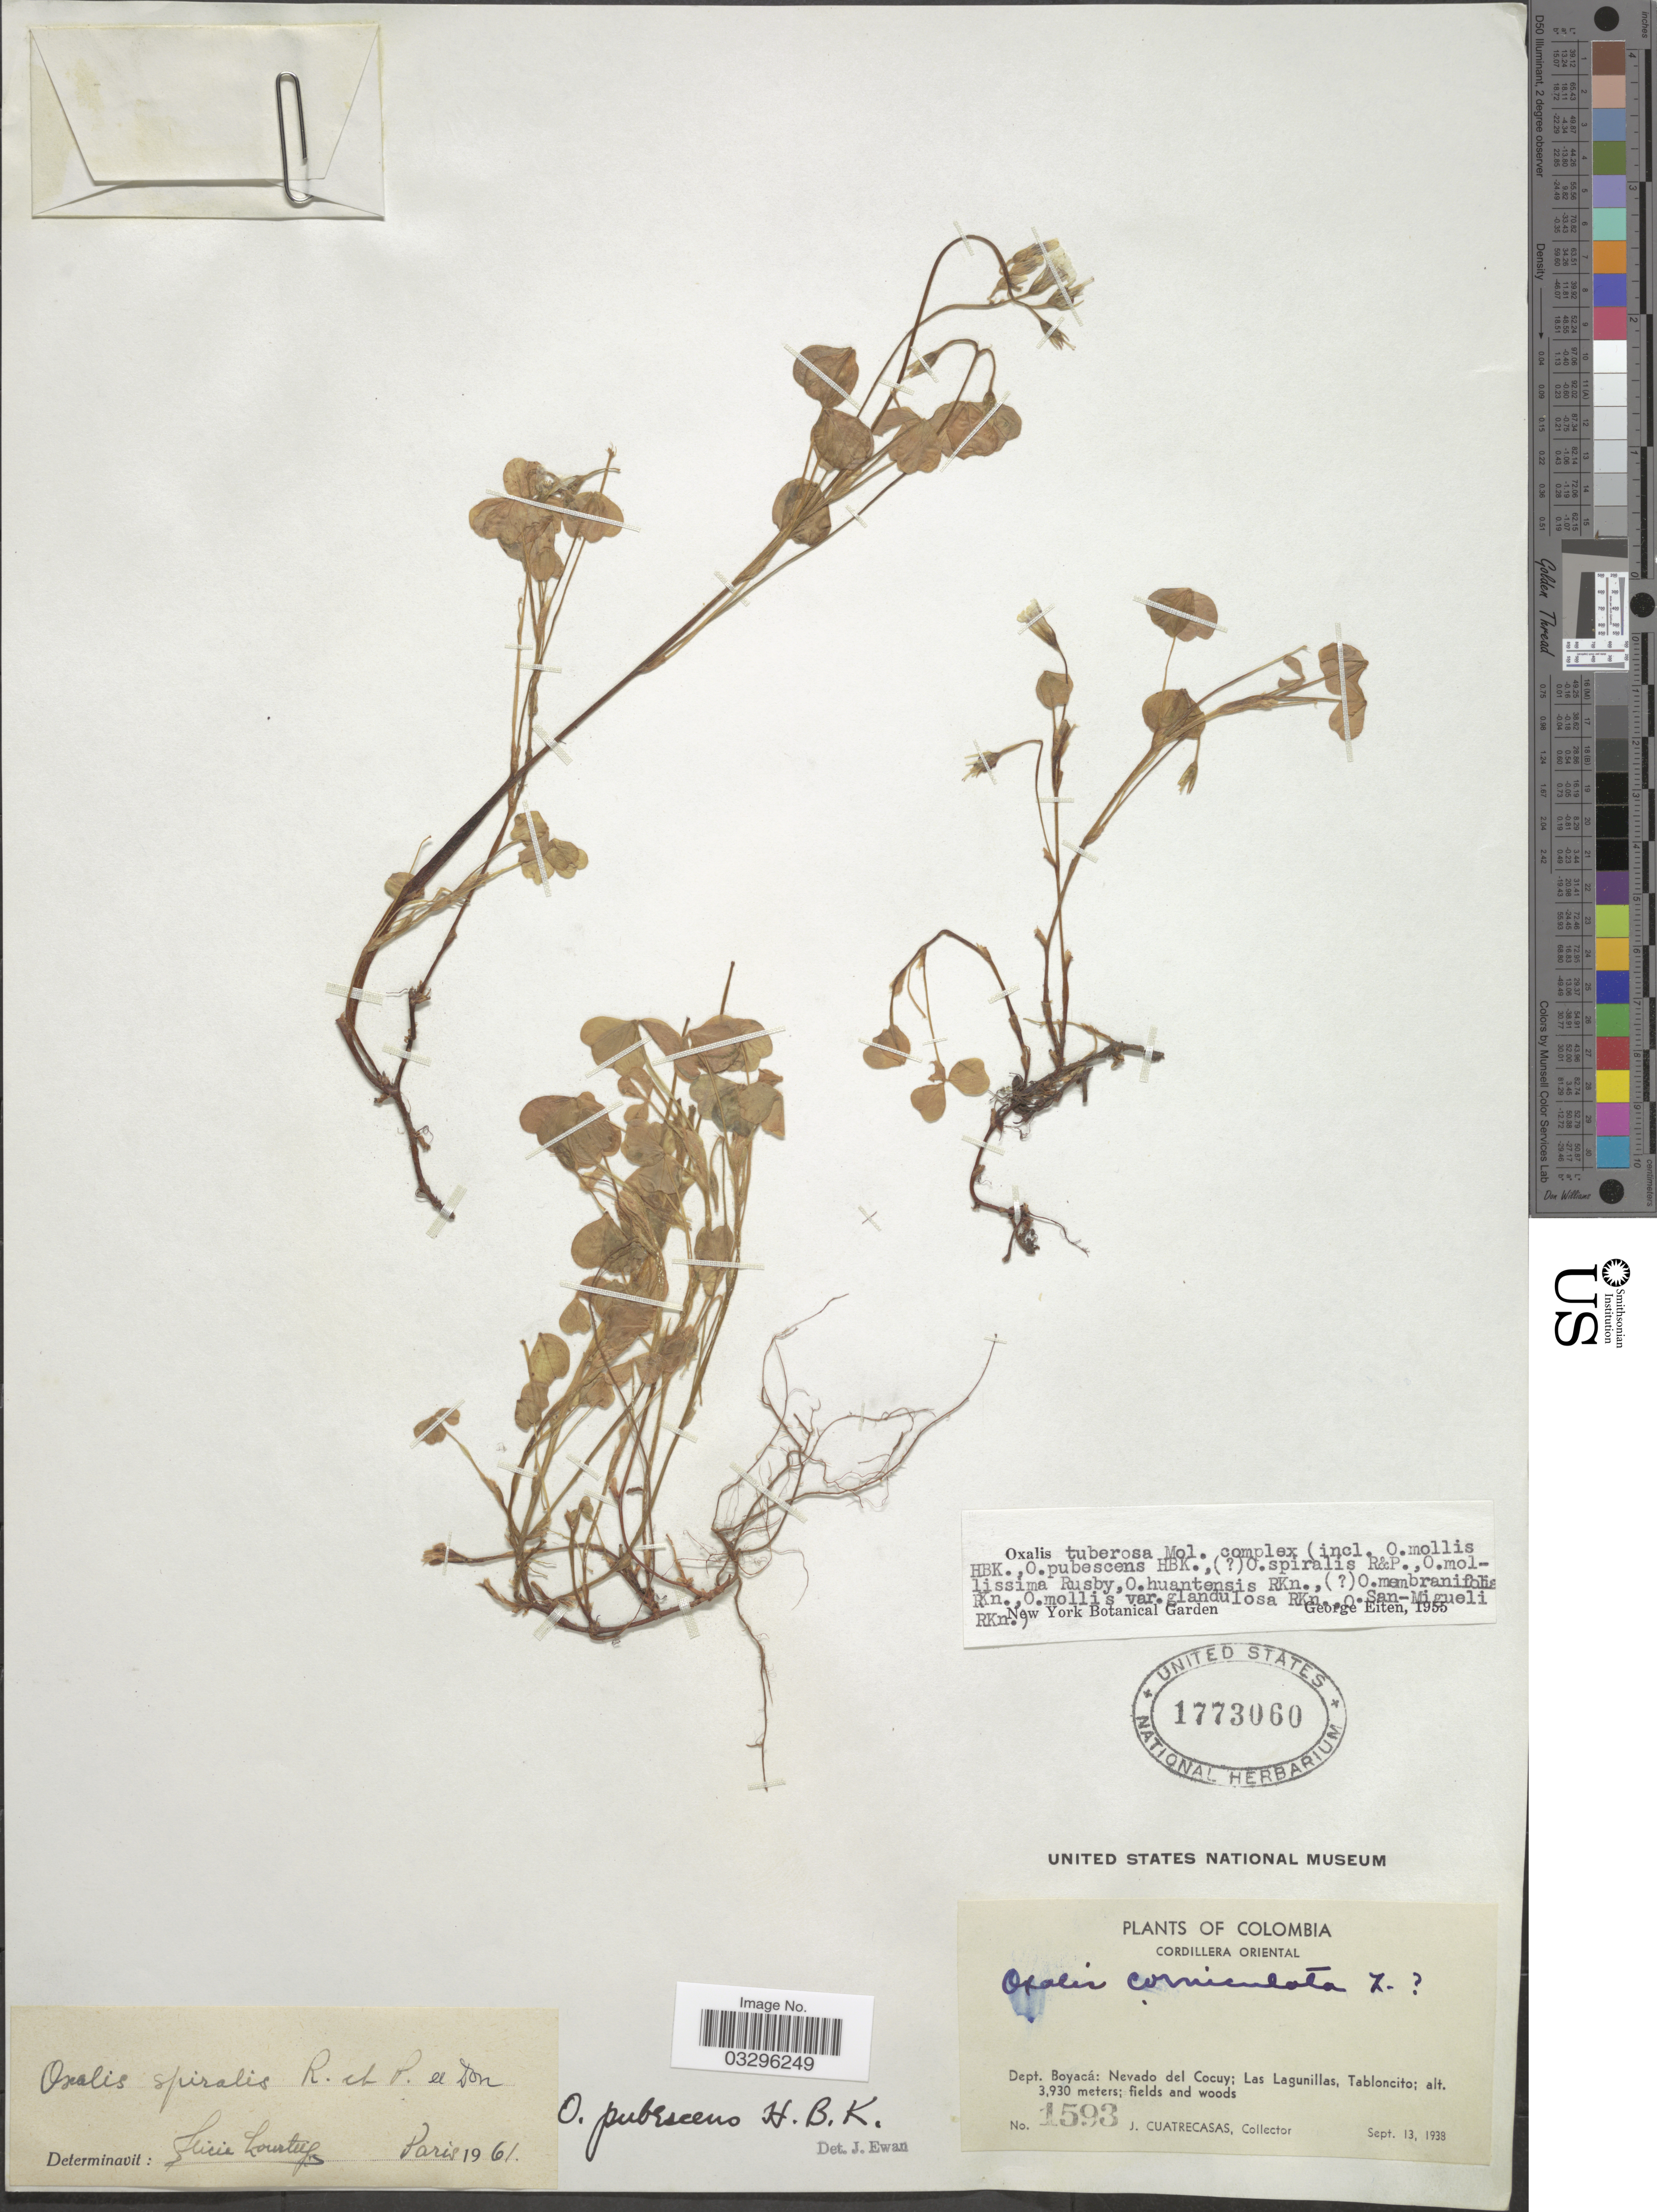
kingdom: Plantae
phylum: Tracheophyta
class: Magnoliopsida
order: Oxalidales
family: Oxalidaceae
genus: Oxalis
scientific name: Oxalis spiralis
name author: Ruiz & Pav. ex G. Don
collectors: J. Cuatrecasas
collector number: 1593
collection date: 1938-09-13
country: Colombia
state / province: Boyacá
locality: Cordillera Oriental. Dept. Boyacá: Nevado del Cocuy; Las Lagunillas, Tabloncito.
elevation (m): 3930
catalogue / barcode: US 1773060